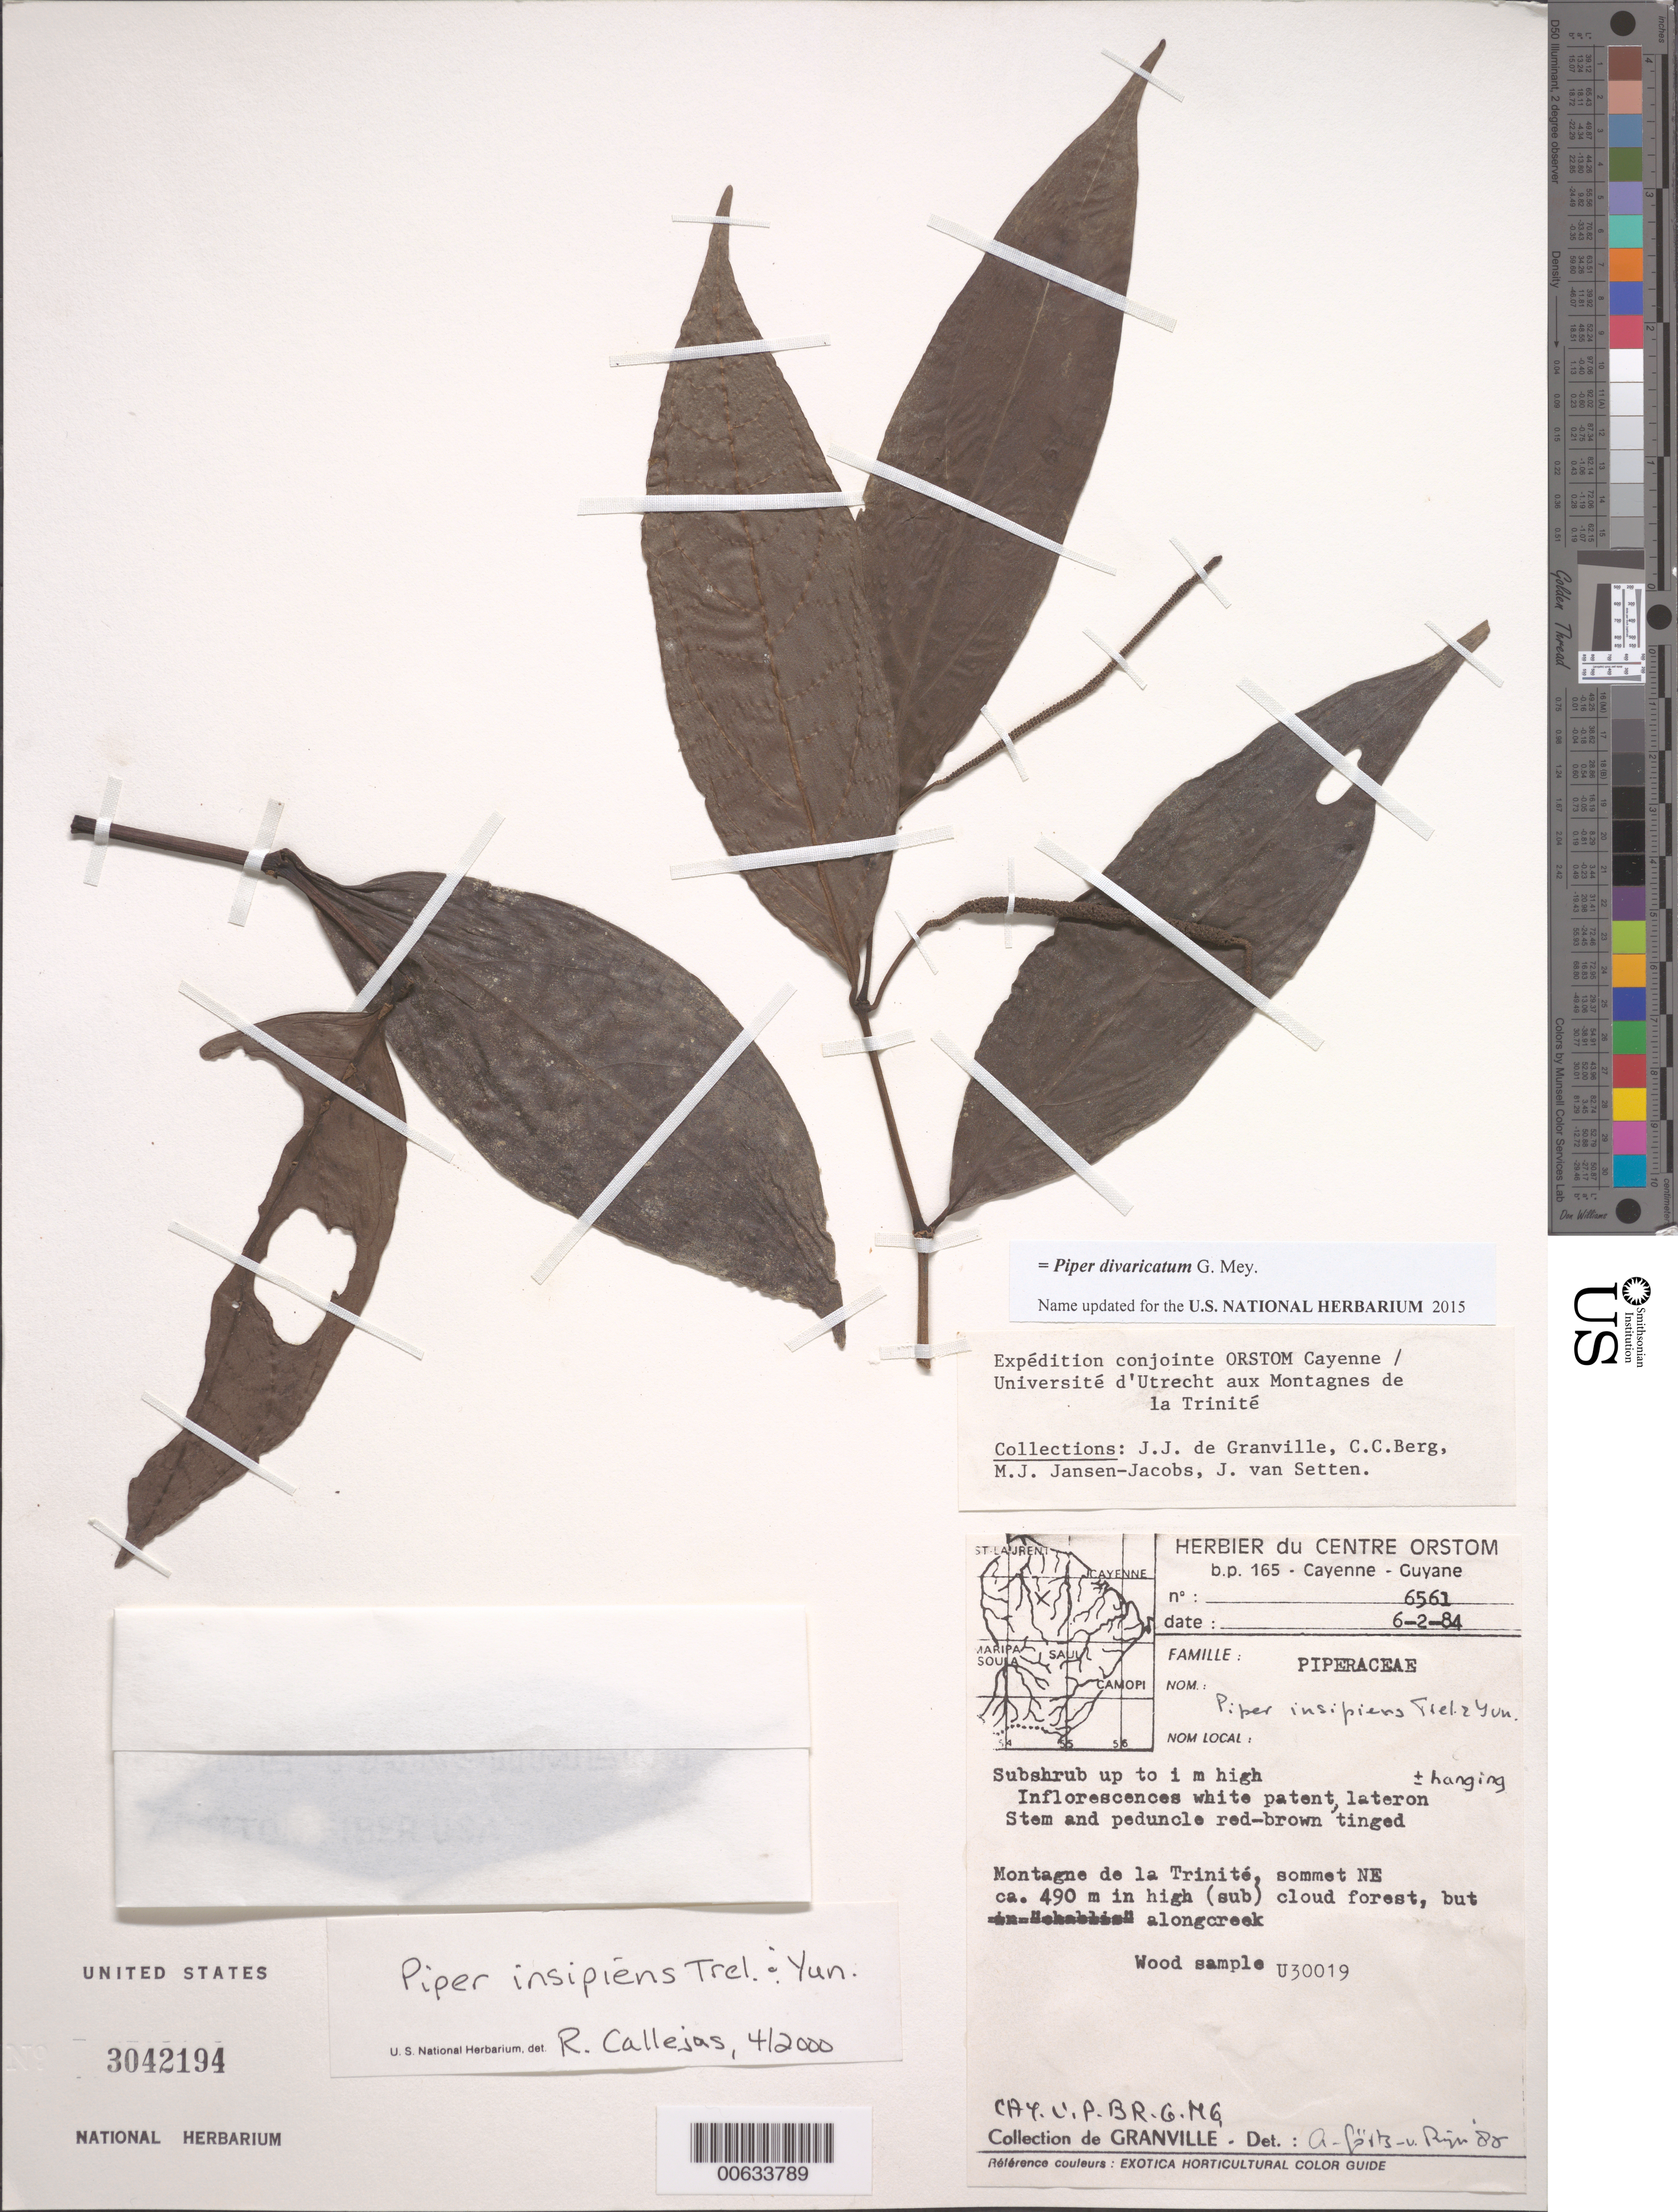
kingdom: Plantae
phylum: Tracheophyta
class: Magnoliopsida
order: Piperales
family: Piperaceae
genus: Piper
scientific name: Piper insipiens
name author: Trel. & Yunck.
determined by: Callejas, Ricardo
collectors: J.-J. de Granville, C. C. Berg, M. J. Jansen-Jacobs & J. van Setten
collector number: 6561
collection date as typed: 6-Feb-84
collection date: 1984-02-06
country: French Guiana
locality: Montagnes de la Trinité, sommet NE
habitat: Cloud forest, but along creek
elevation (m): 490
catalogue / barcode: US 3042194